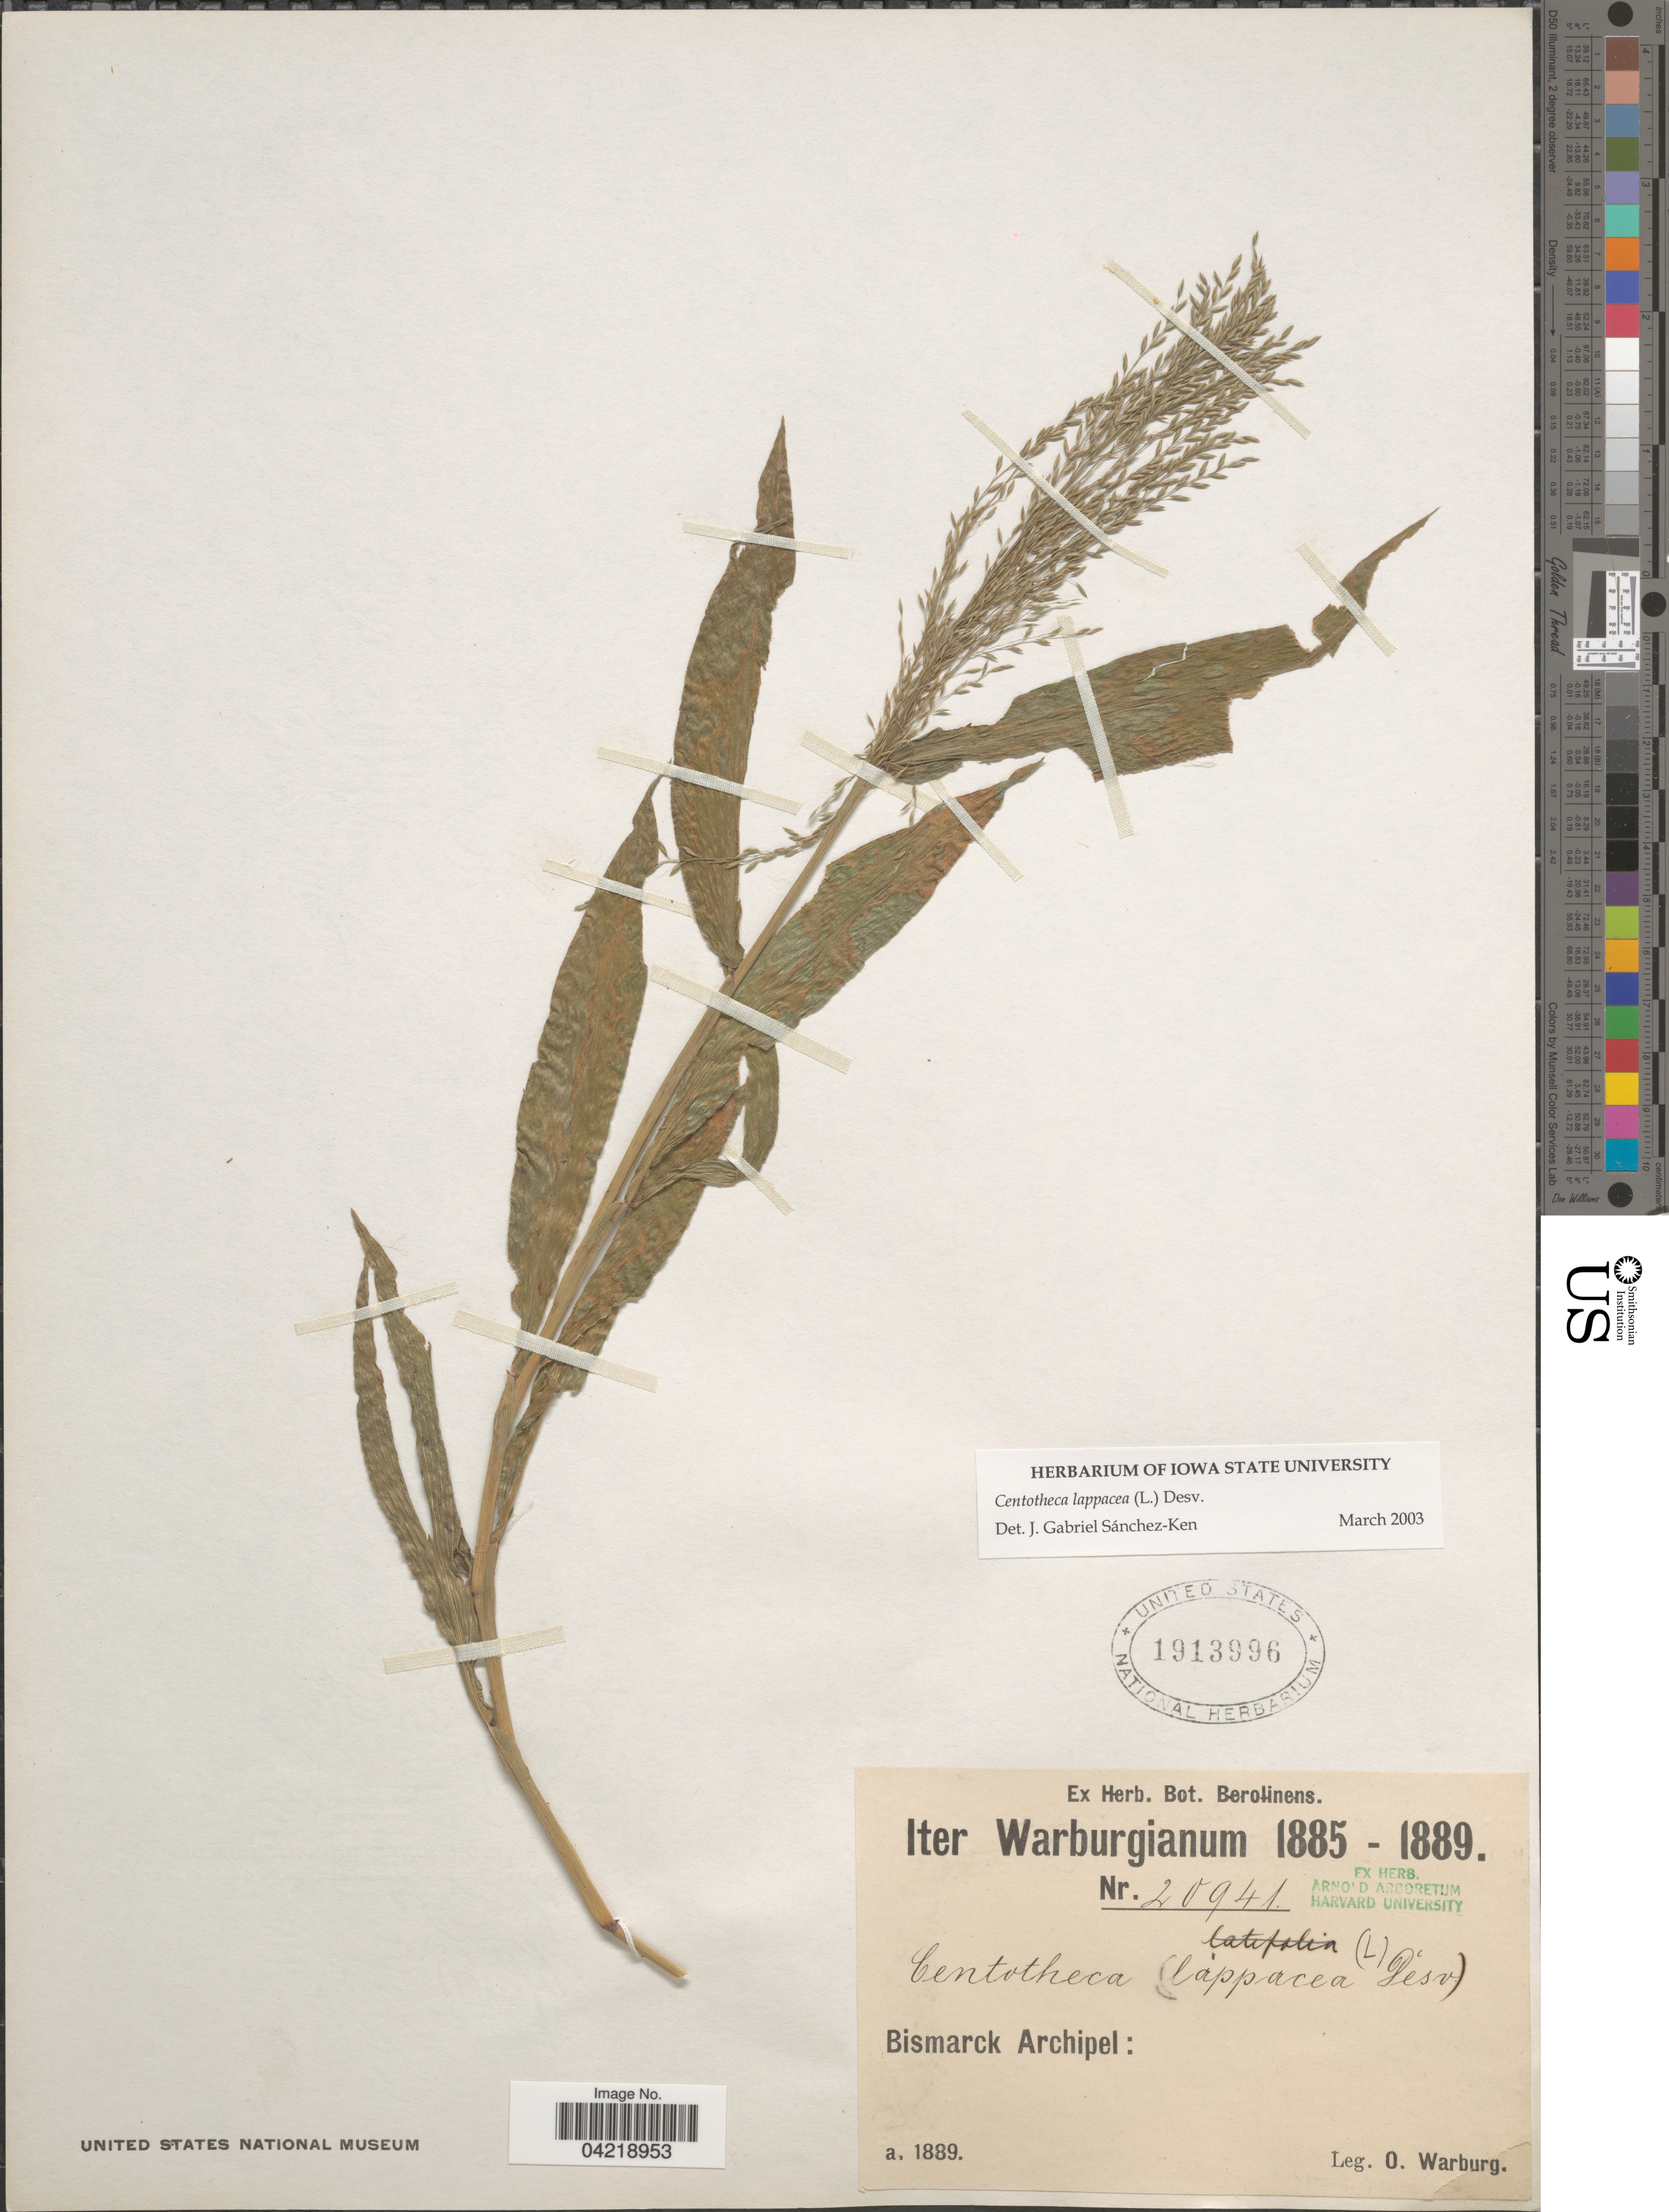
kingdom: Plantae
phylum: Tracheophyta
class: Liliopsida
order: Poales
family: Poaceae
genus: Centotheca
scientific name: Centotheca lappacea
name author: (L.) Desv.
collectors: O. Warburg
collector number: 20941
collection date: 1889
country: Papua New Guinea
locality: Bismarck Archipel.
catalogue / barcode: US 1913996